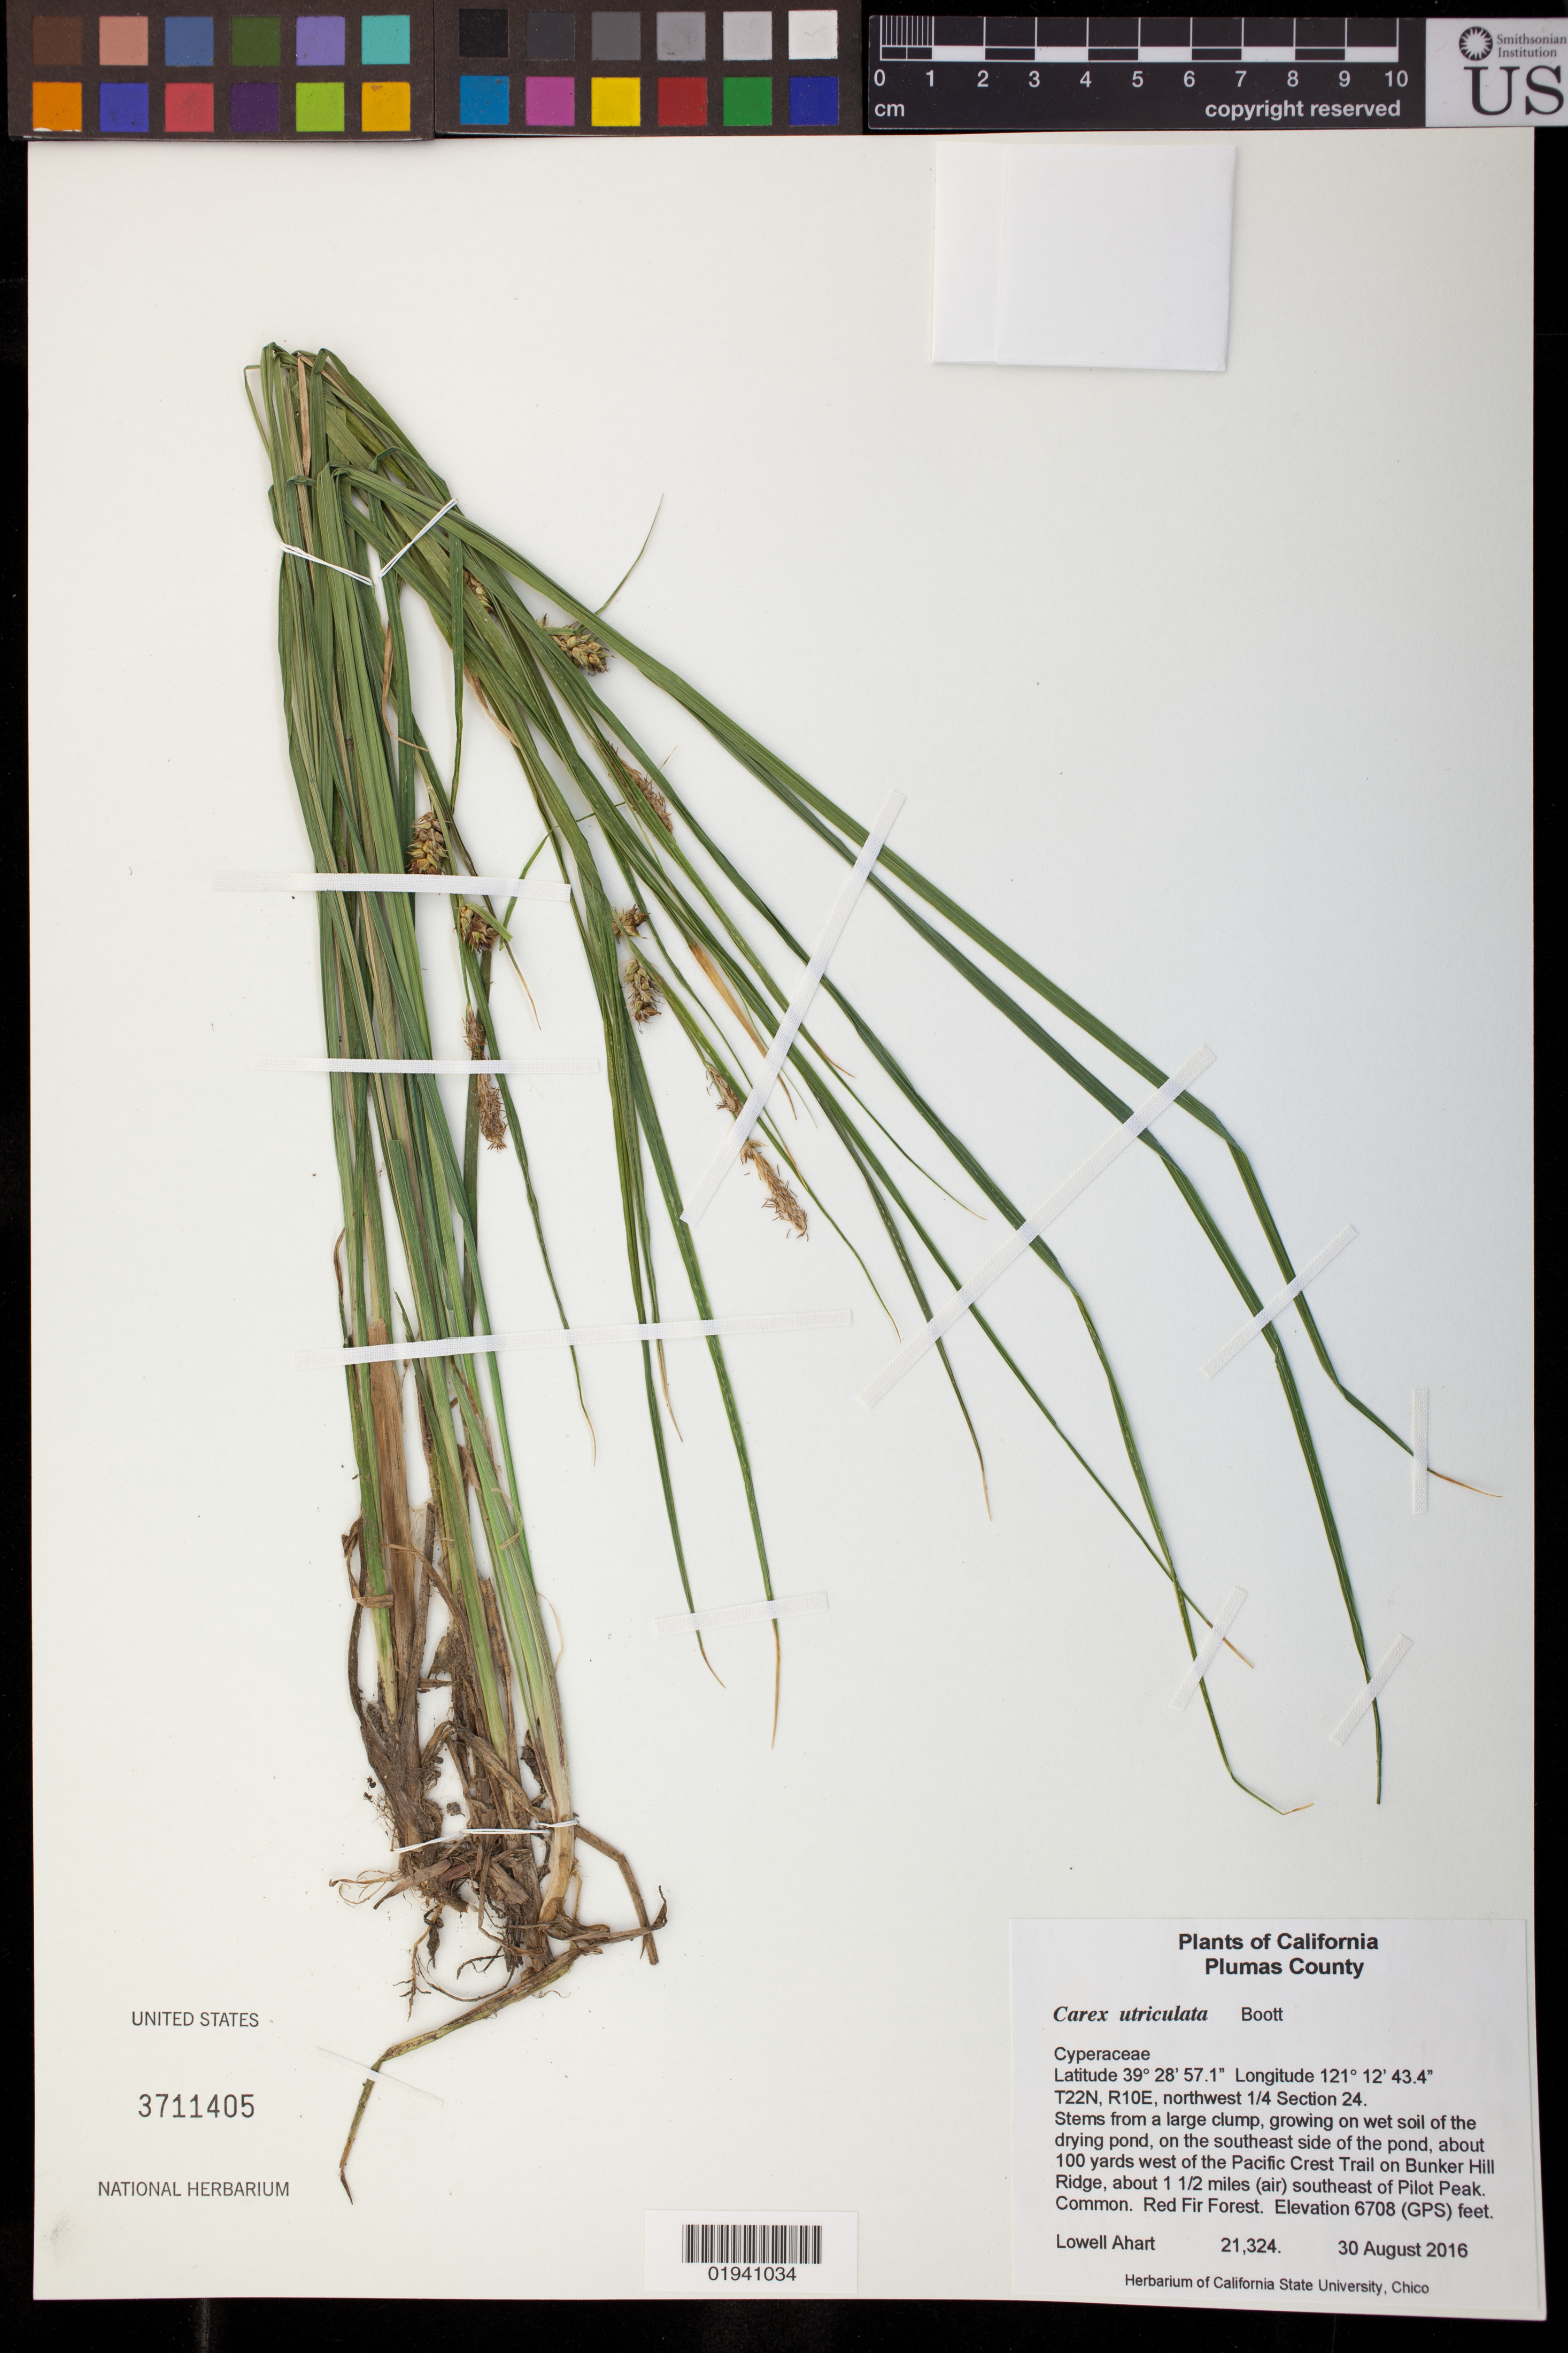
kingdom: Plantae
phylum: Tracheophyta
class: Liliopsida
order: Poales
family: Cyperaceae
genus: Carex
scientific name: Carex utriculata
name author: Boott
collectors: L. Ahart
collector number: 21324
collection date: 2016-08-30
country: United States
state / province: California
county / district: Plumas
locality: T22N, R10E, northwest 1/4 section 24. On the southeast side of the pond, about 100 yards west of the Pacific Crest Trail on Bunker Hill Ridge, about 1 1/2 miles (air) southeast of Pilot Peak.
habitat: growing on wet soil of the drying pond, red fir forest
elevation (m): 2045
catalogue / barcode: US 3711405